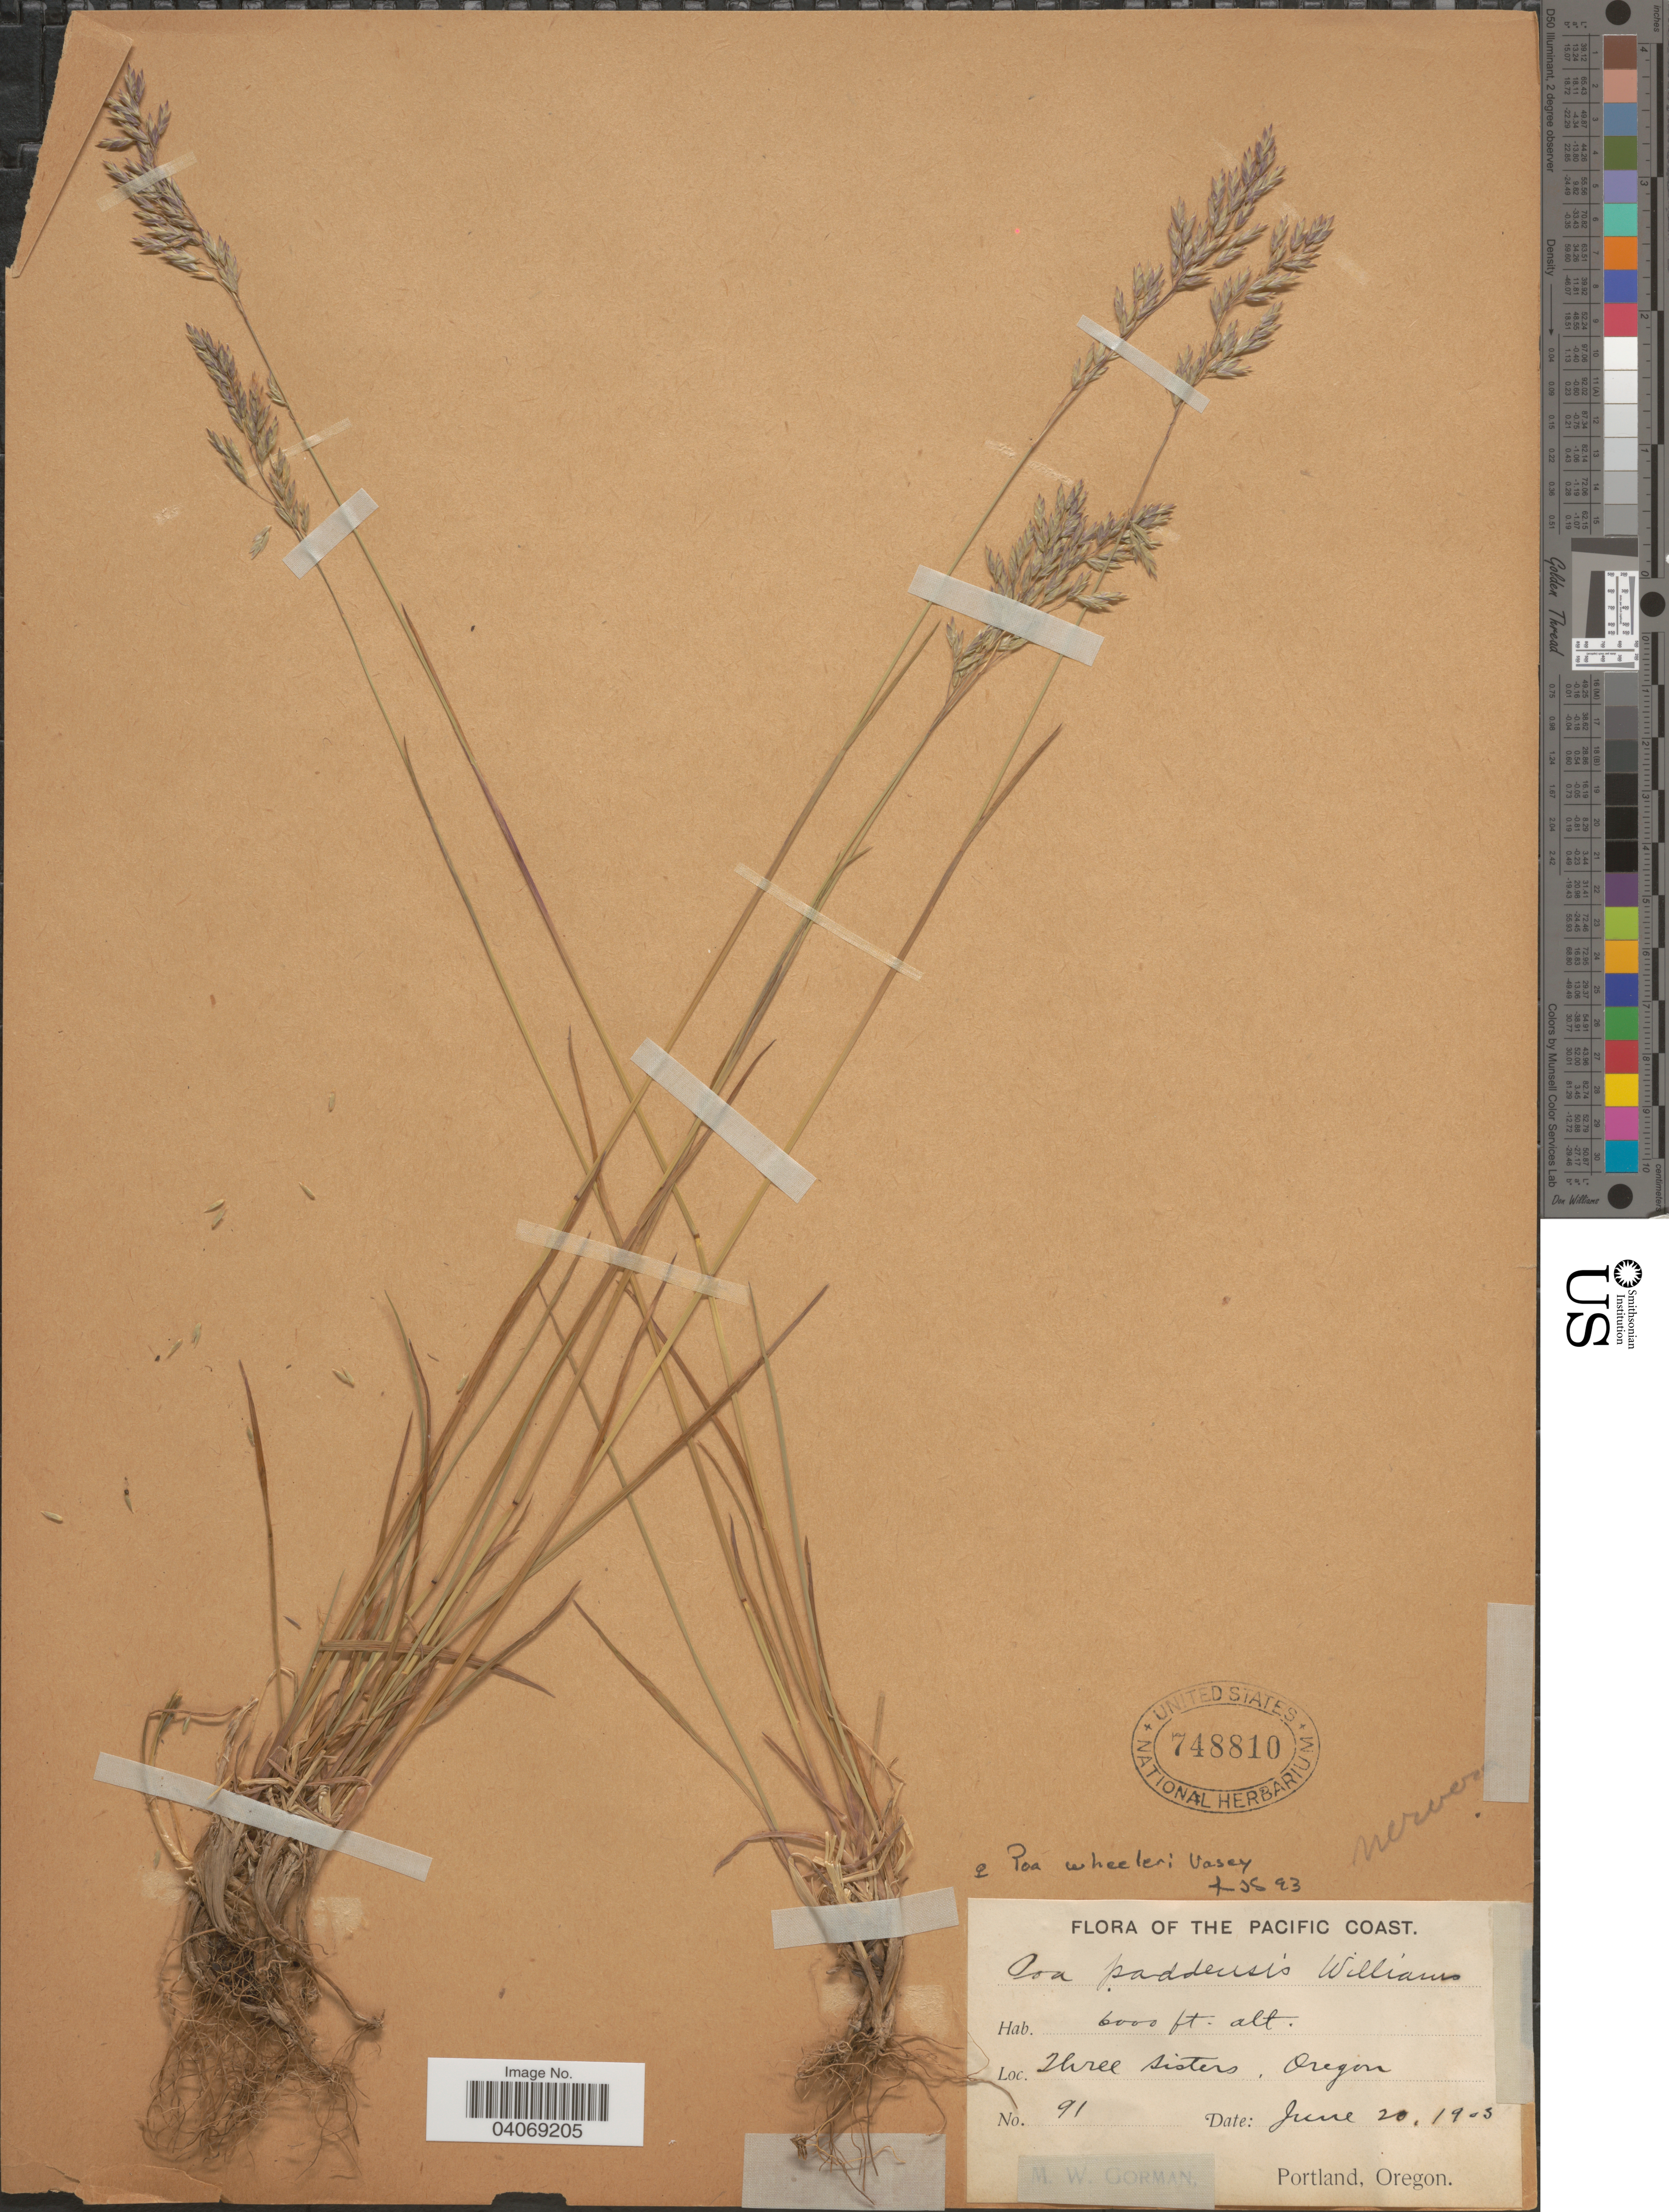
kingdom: Plantae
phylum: Tracheophyta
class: Liliopsida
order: Poales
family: Poaceae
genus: Poa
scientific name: Poa wheeleri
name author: Vasey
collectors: M. W. Gorman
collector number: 91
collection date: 1903-06-20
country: United States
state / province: Oregon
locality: The Pacific Coast. Three sisters.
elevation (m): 1829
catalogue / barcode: US 748810